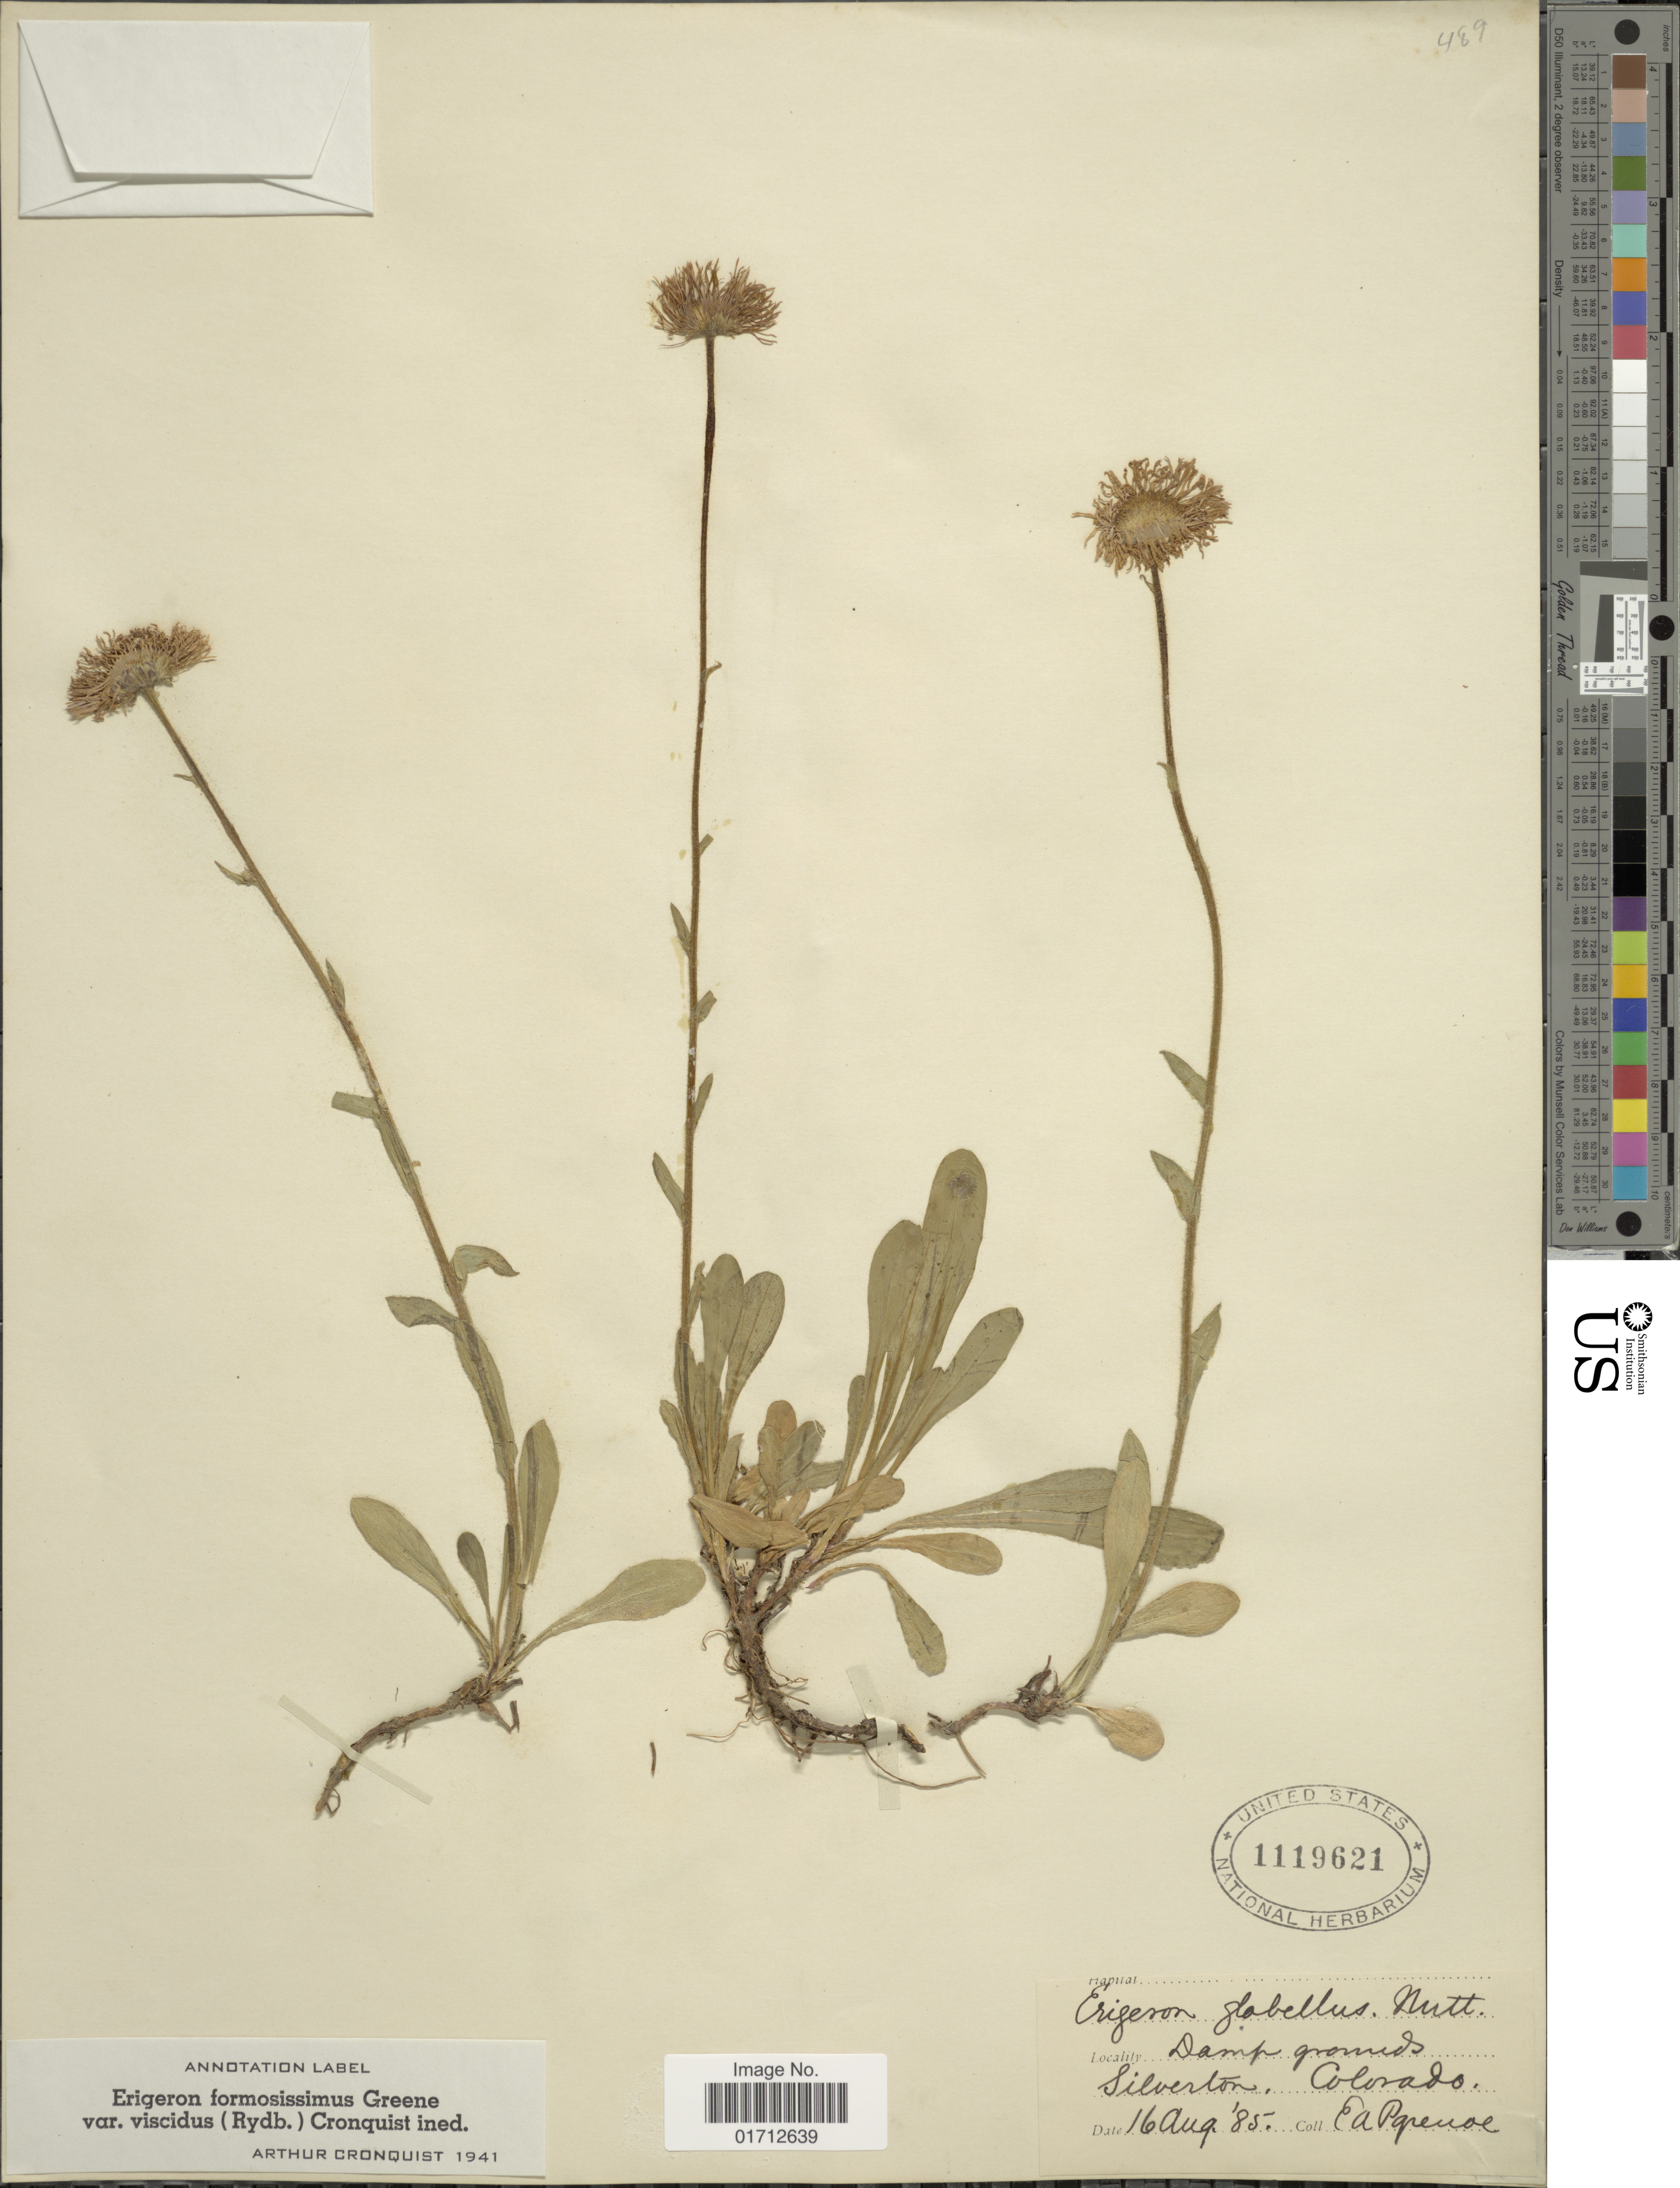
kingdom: Plantae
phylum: Tracheophyta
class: Magnoliopsida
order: Asterales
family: Asteraceae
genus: Erigeron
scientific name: Erigeron formosissimus var. viscidus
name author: (Rydb.) Cronq.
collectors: E. Papineau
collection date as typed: Transcribed d/m/y: 16/8/85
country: United States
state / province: Colorado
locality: Silverton.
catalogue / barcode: US 1119621